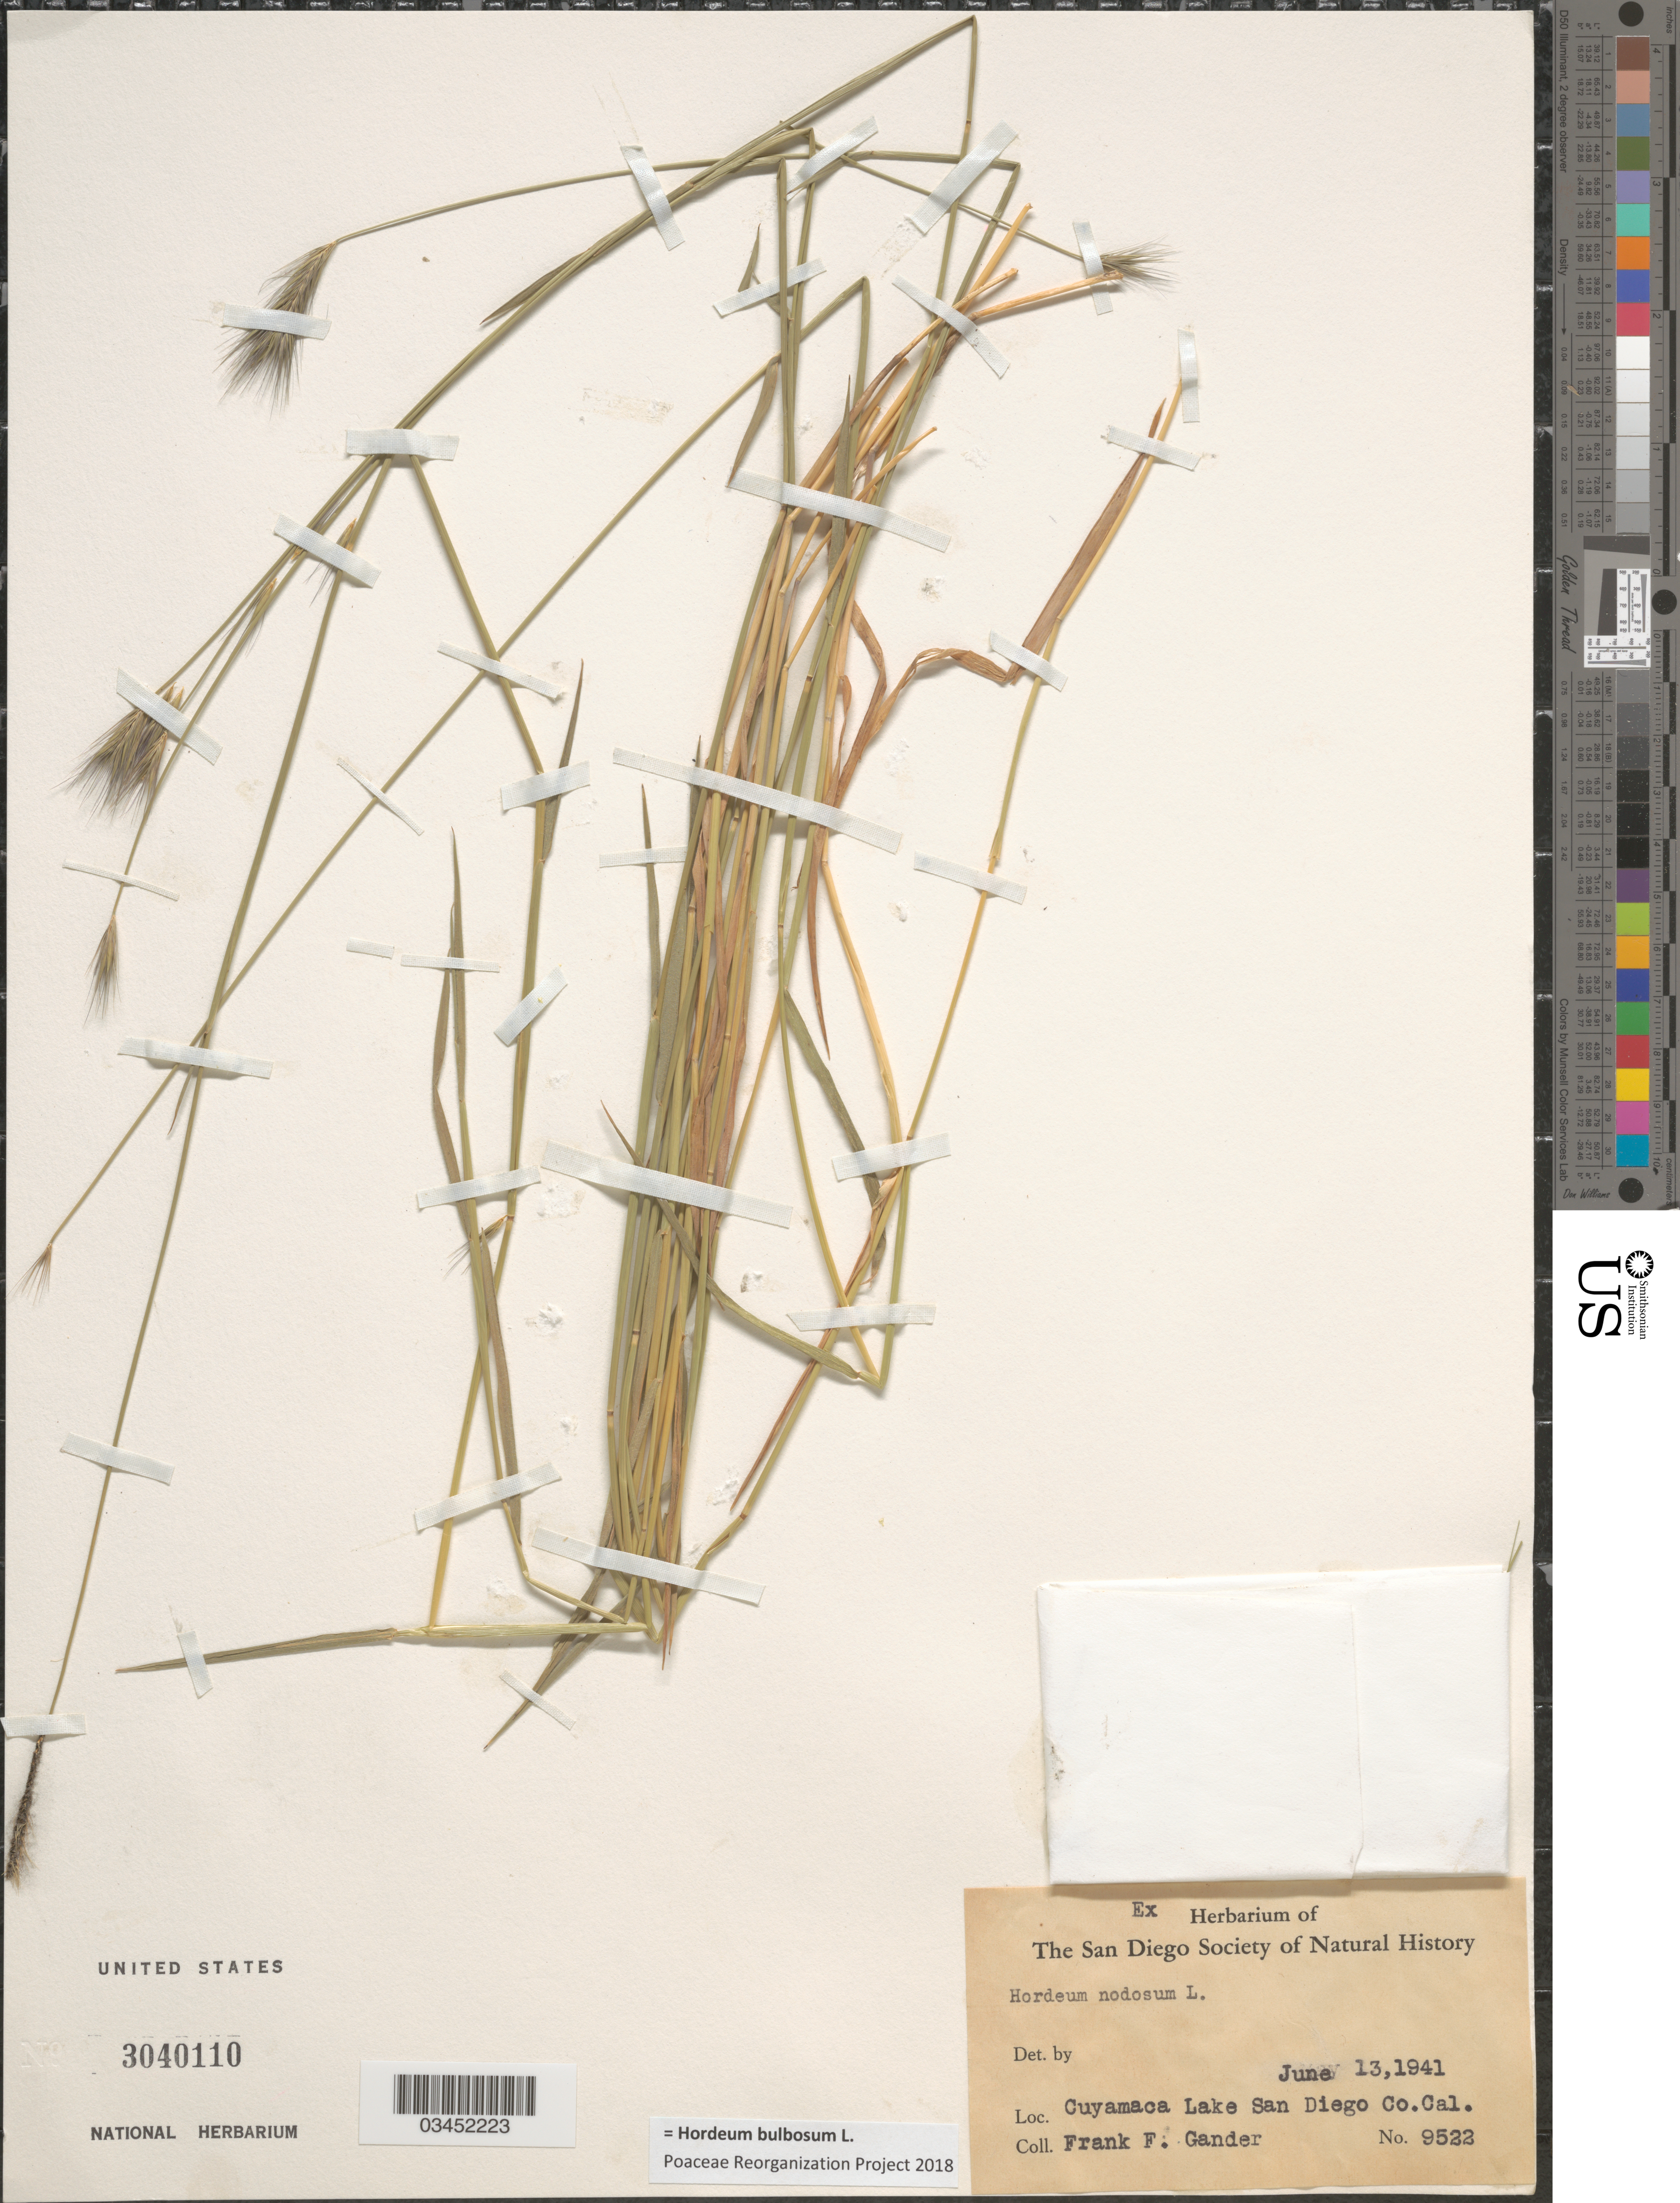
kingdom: Plantae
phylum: Tracheophyta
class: Liliopsida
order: Poales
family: Poaceae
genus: Hordeum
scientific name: Hordeum bulbosum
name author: L.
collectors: F. Gander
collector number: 9522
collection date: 1941-06-13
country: United States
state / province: California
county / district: San Diego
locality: Cuyamaca Lake San Diego Co.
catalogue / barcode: US 3040110